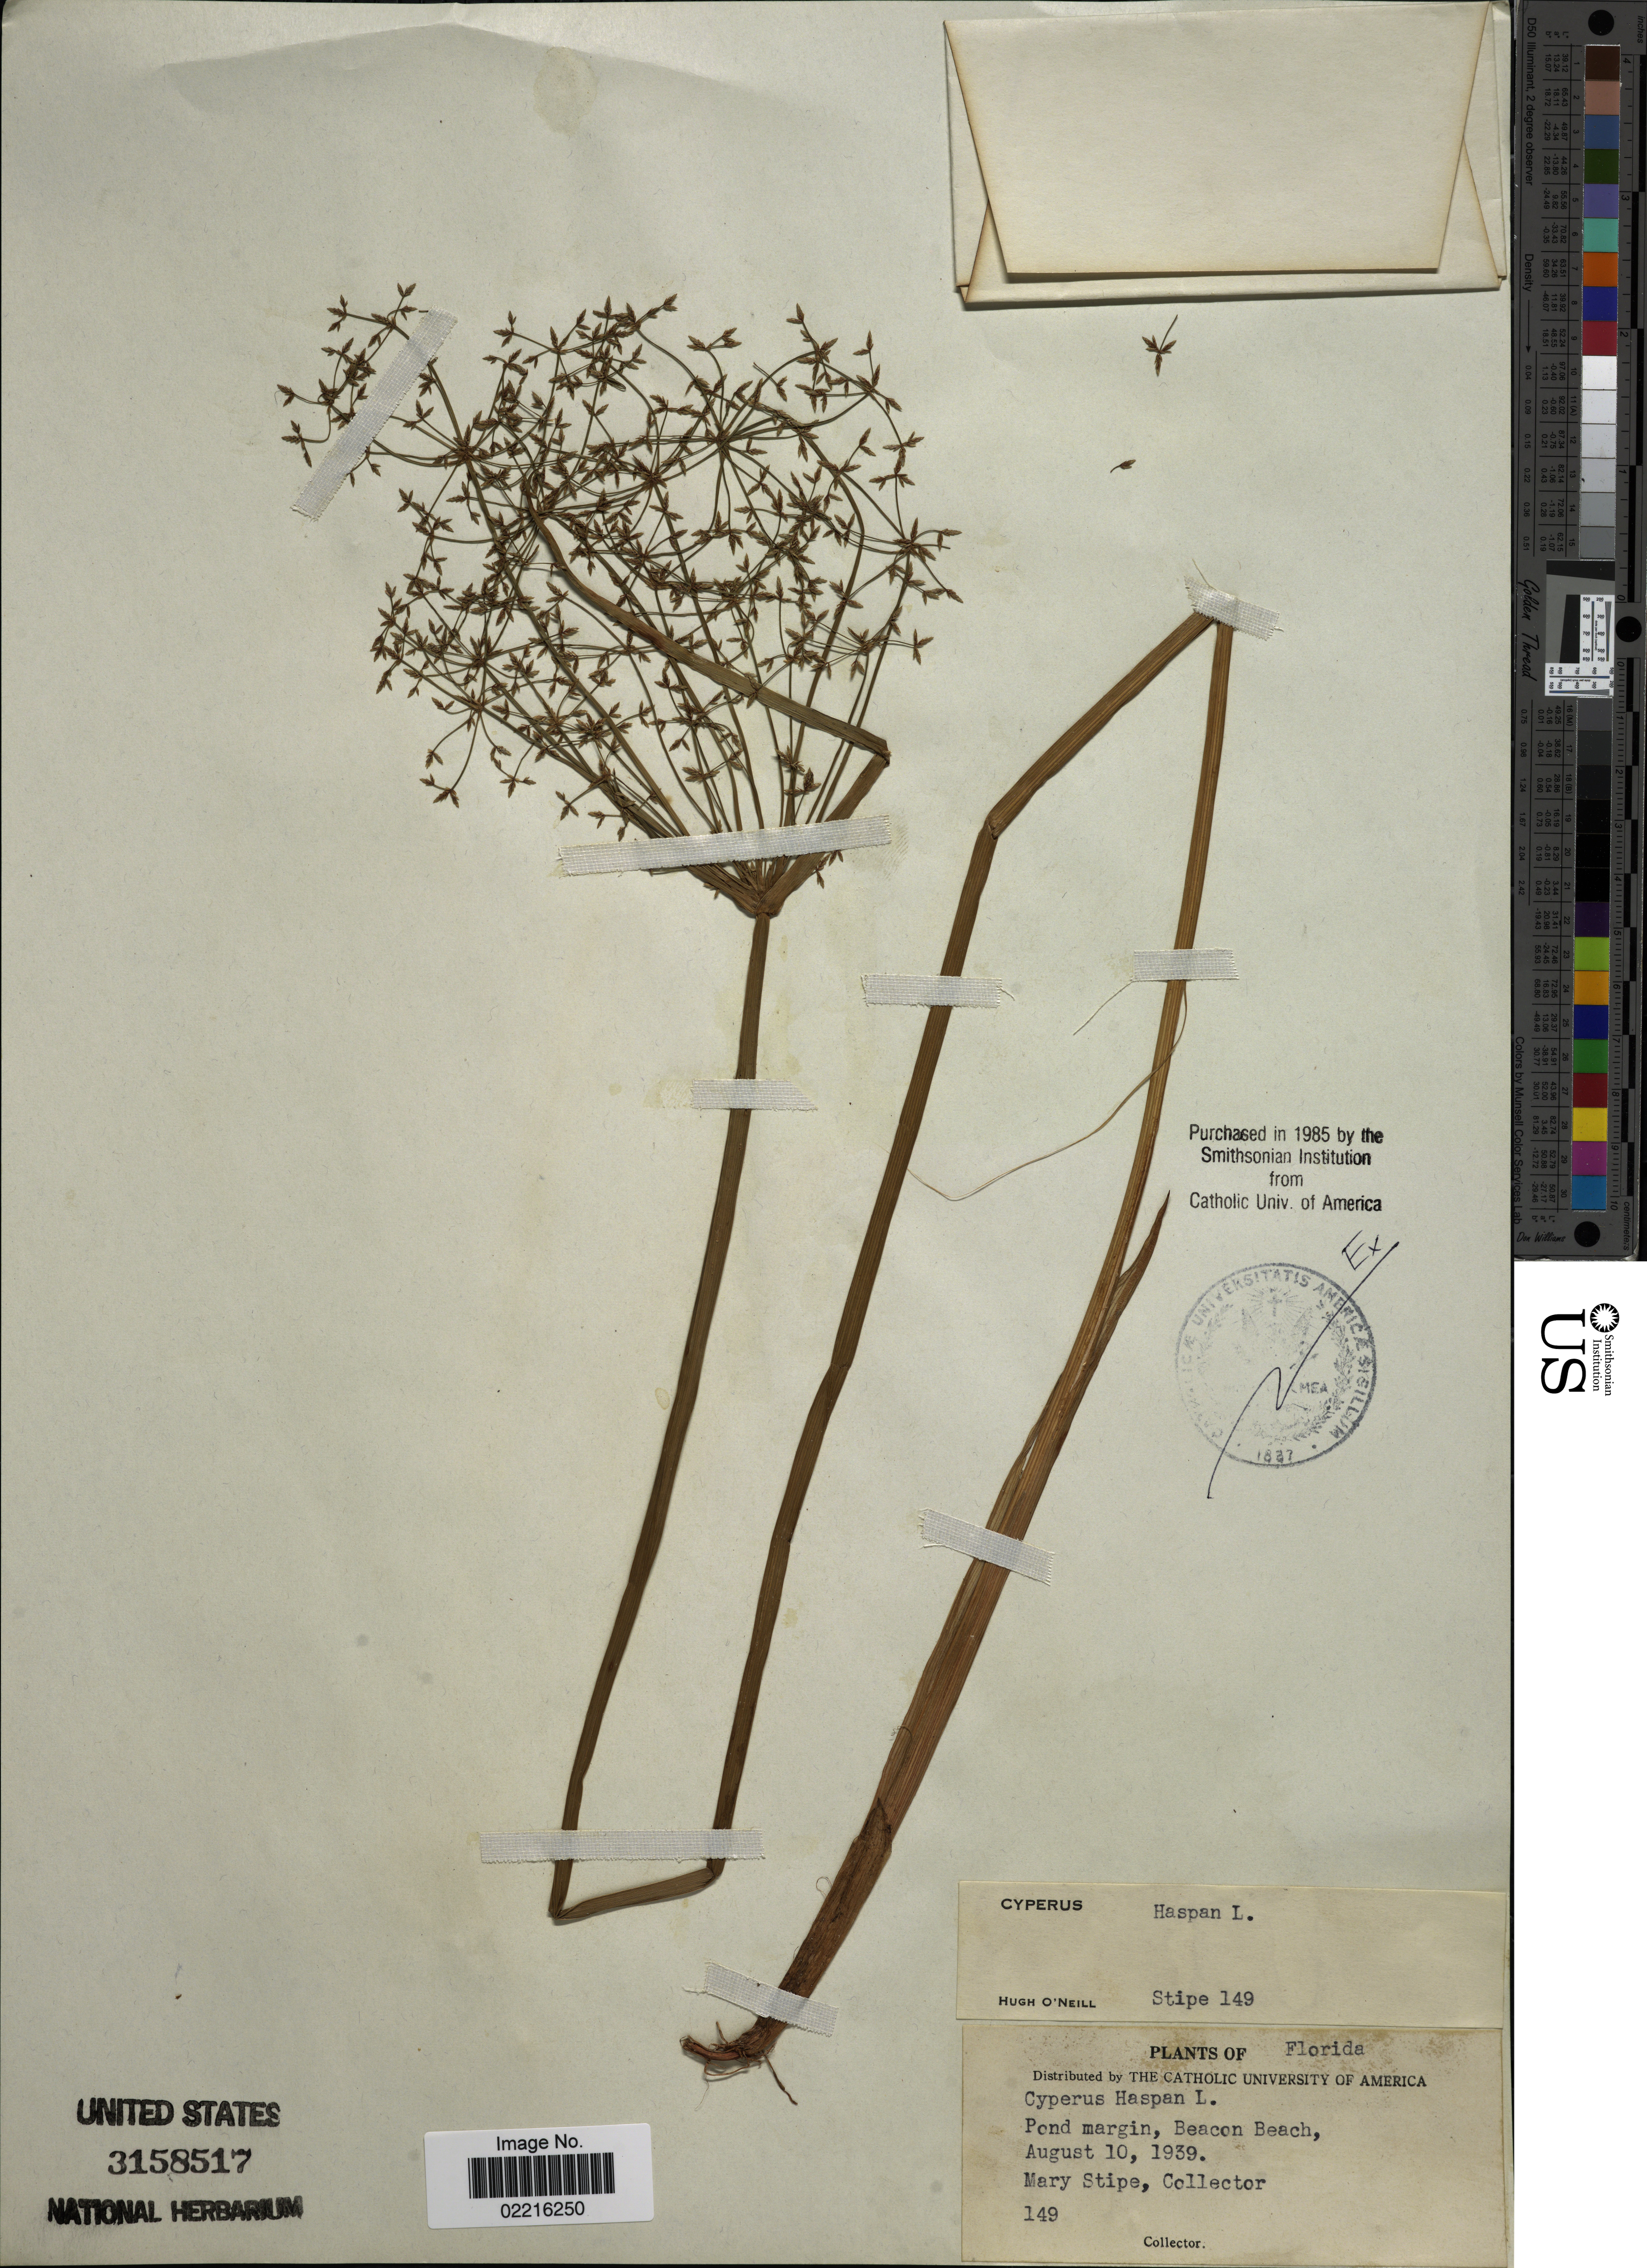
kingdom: Plantae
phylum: Tracheophyta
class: Liliopsida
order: Poales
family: Cyperaceae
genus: Cyperus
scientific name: Cyperus haspan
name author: L.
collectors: M. Stipe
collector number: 149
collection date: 1939-08-10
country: United States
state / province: Florida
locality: Beacon Beach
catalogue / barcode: US 3158517